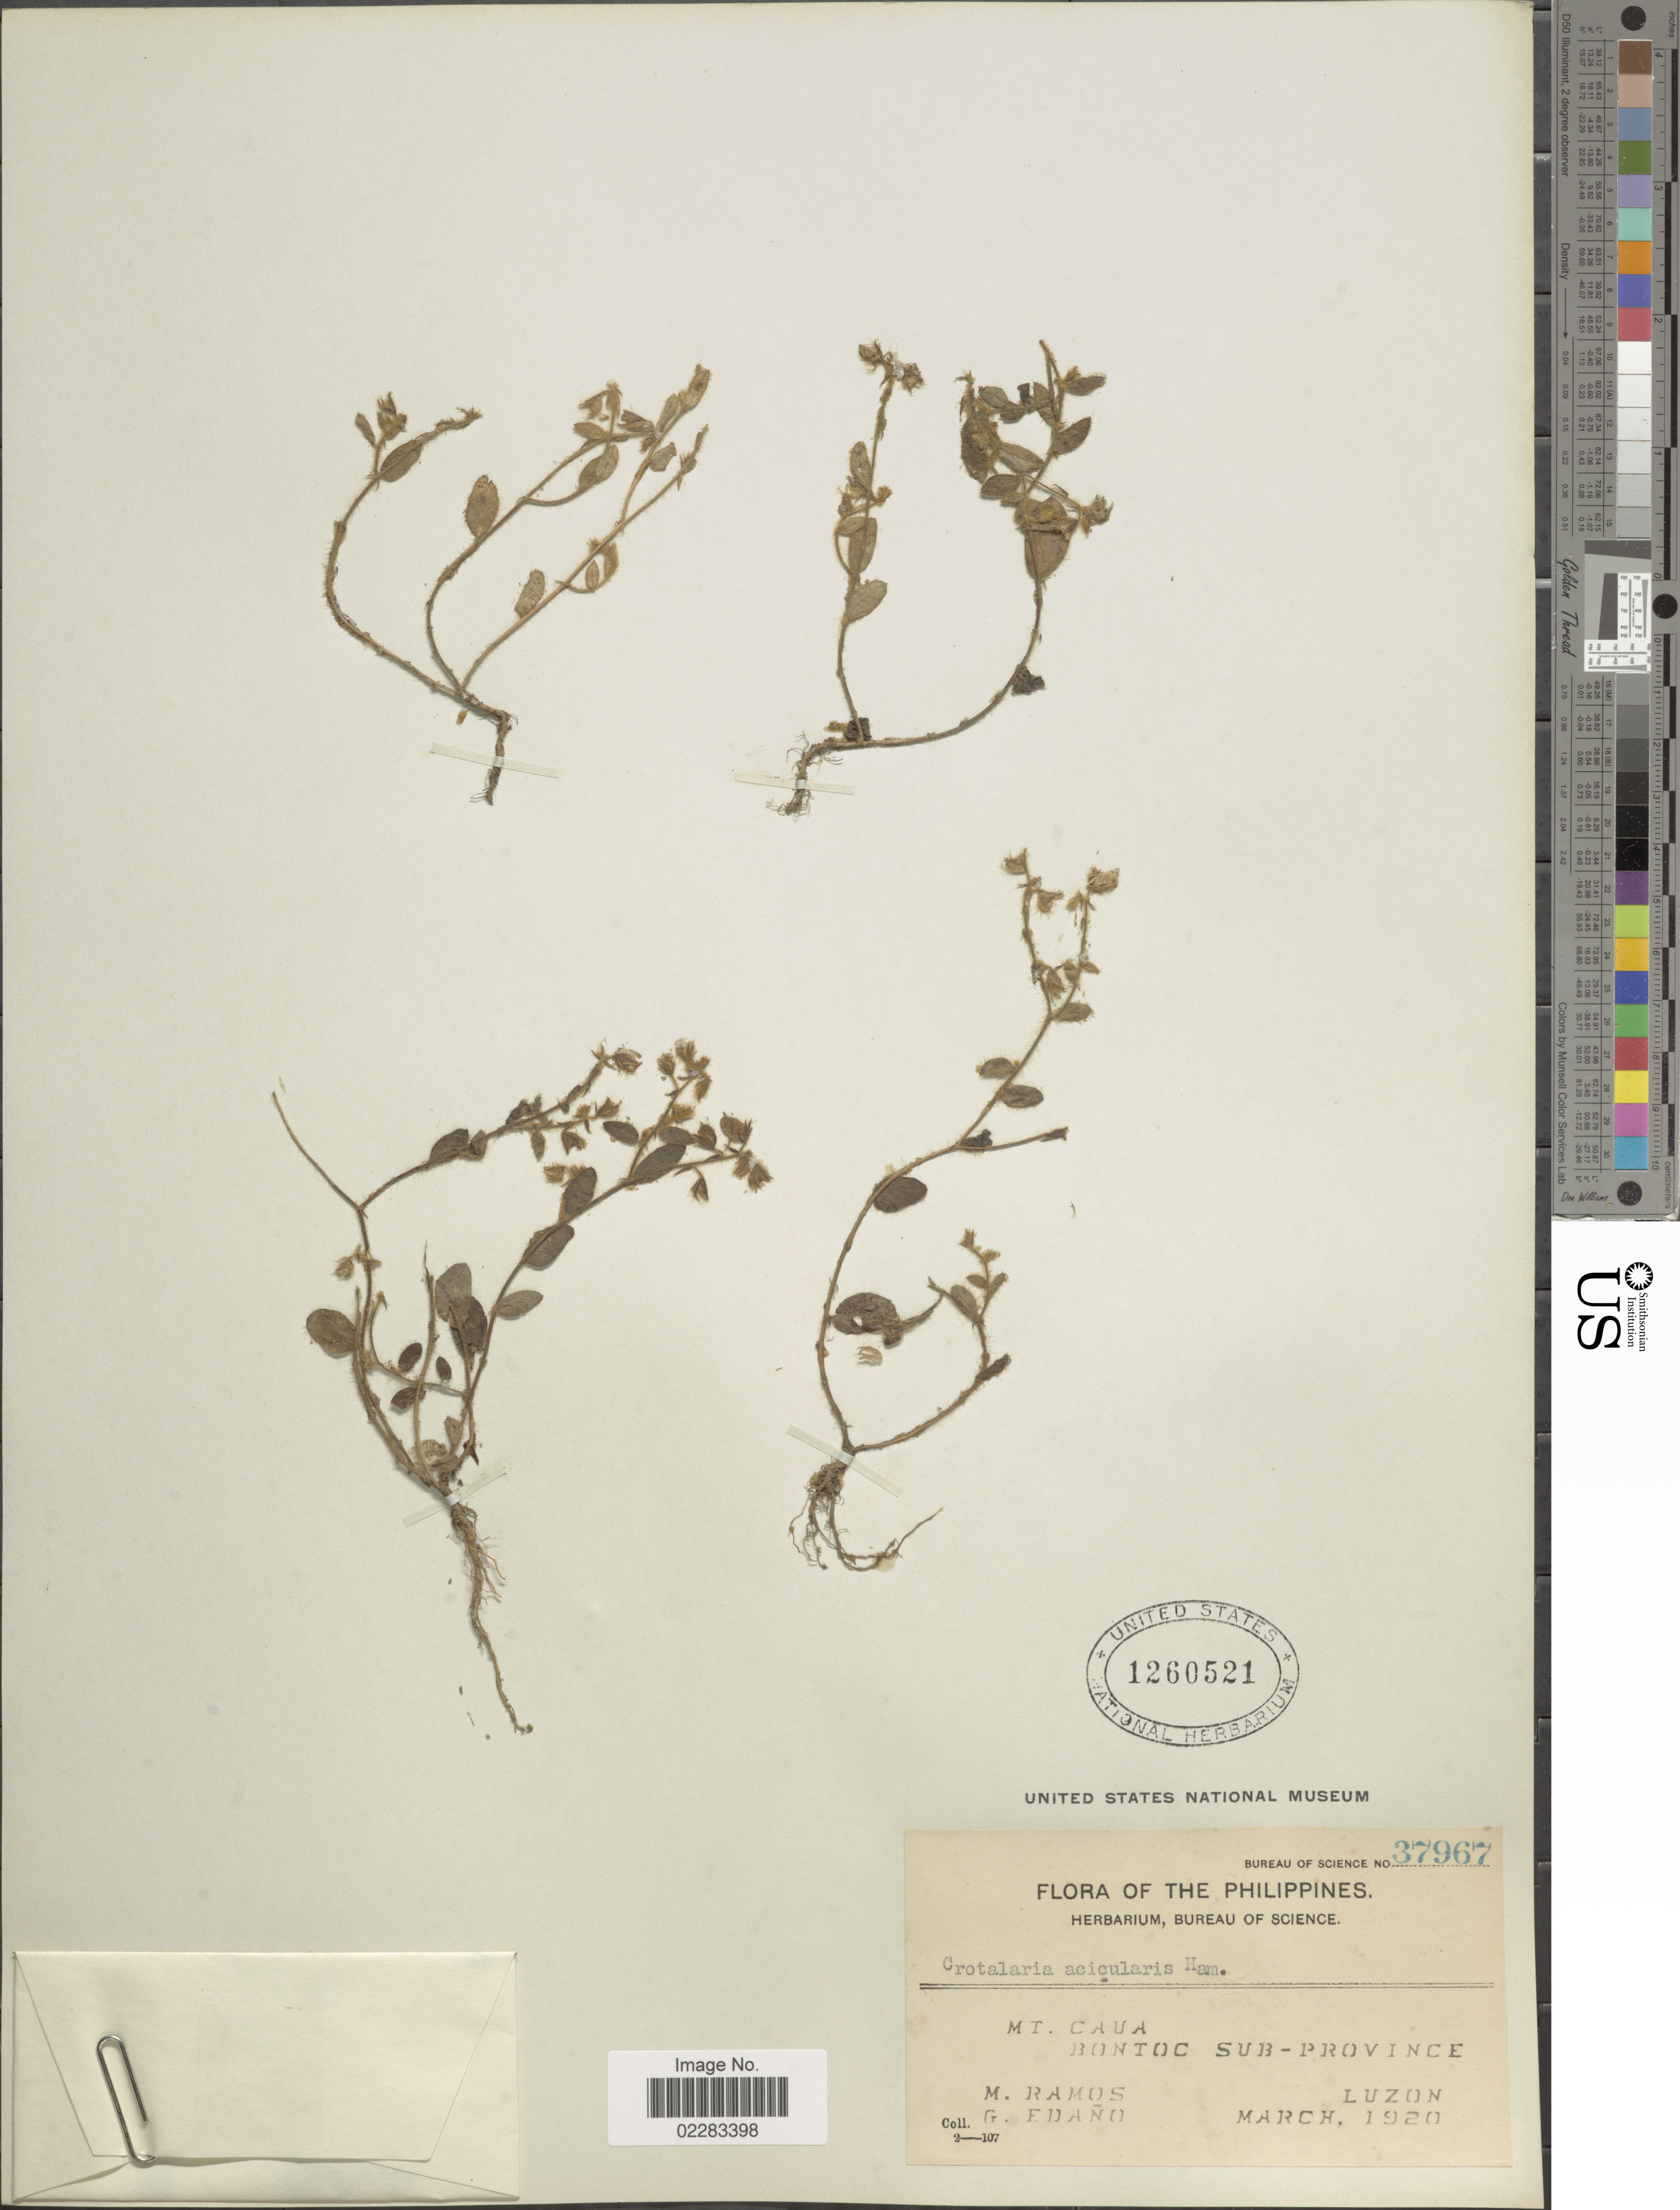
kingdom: Plantae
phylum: Tracheophyta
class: Magnoliopsida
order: Fabales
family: Fabaceae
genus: Crotalaria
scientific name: Crotalaria acicularis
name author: Ham.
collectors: M. Ramos & G. Edaño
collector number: Bureau of Science 37967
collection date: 1920-03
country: Philippines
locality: Mt Caua, Bontoc sub-province, Luzon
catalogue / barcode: US 1260521